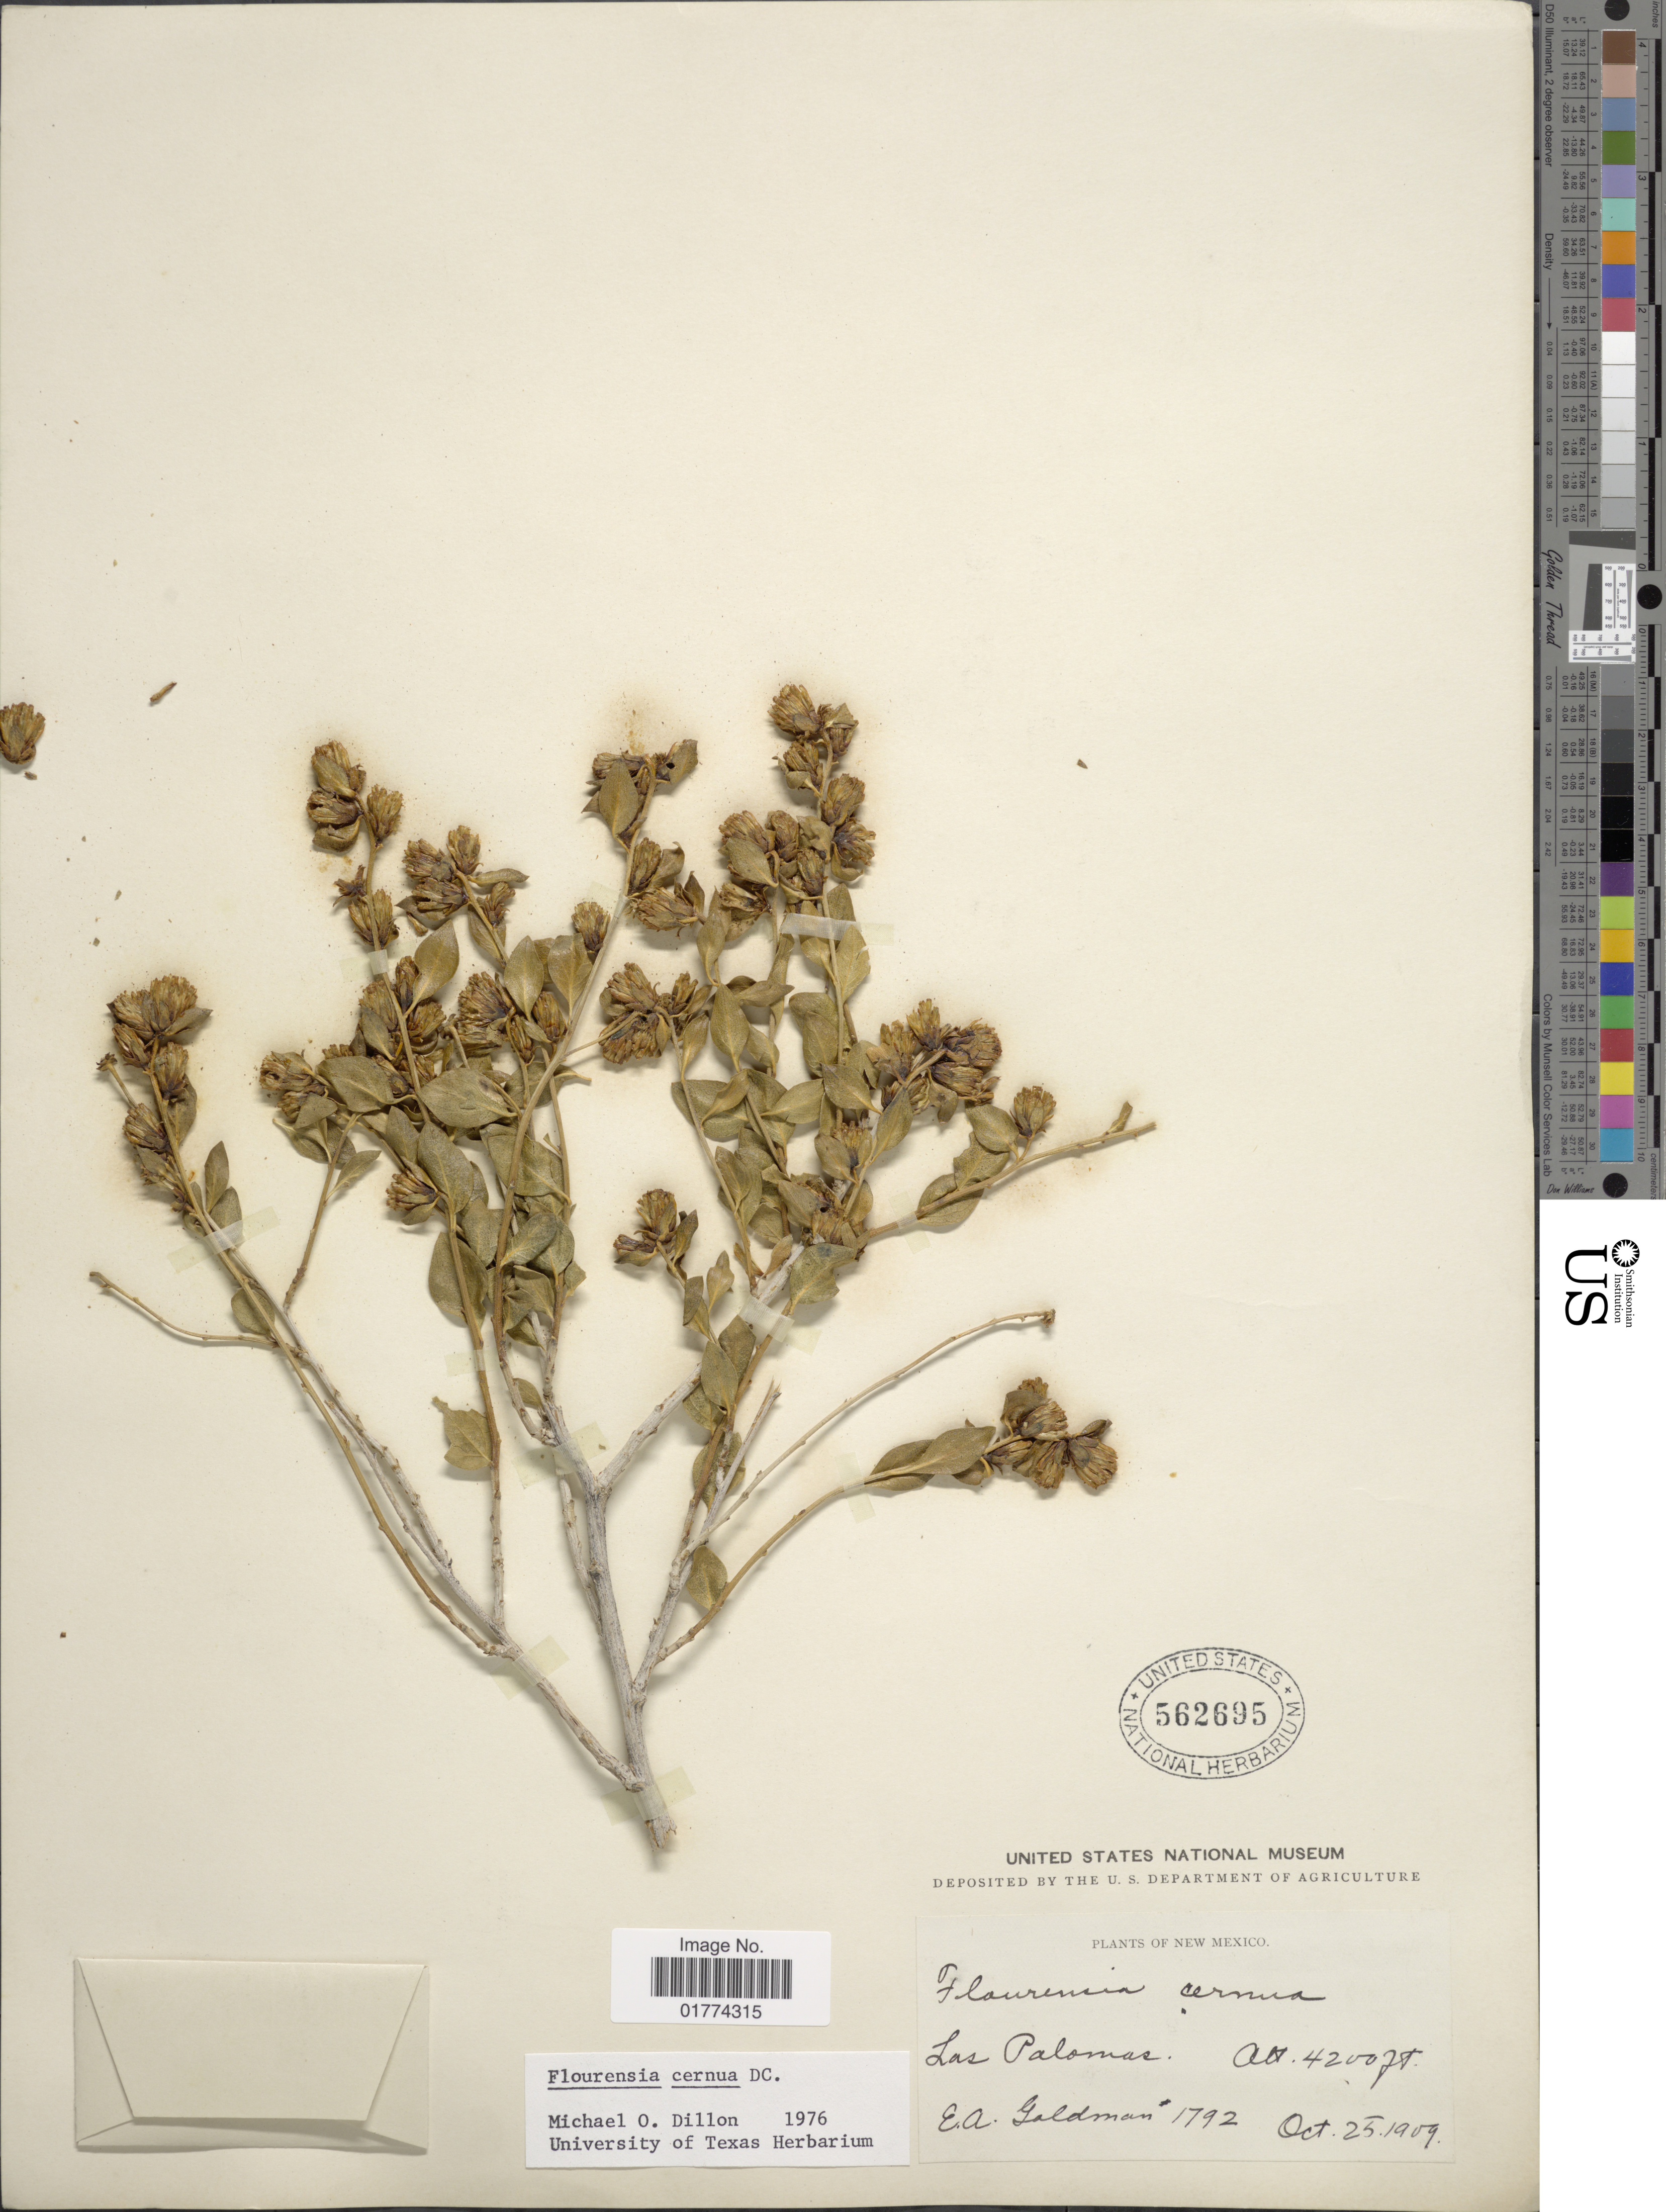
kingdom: Plantae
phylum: Tracheophyta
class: Magnoliopsida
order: Asterales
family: Asteraceae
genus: Flourensia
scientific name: Flourensia cernua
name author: DC.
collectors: E. A. Goldman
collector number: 1792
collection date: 1909-10-25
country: United States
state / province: New Mexico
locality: Las Palomas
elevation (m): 1280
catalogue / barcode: US 562695